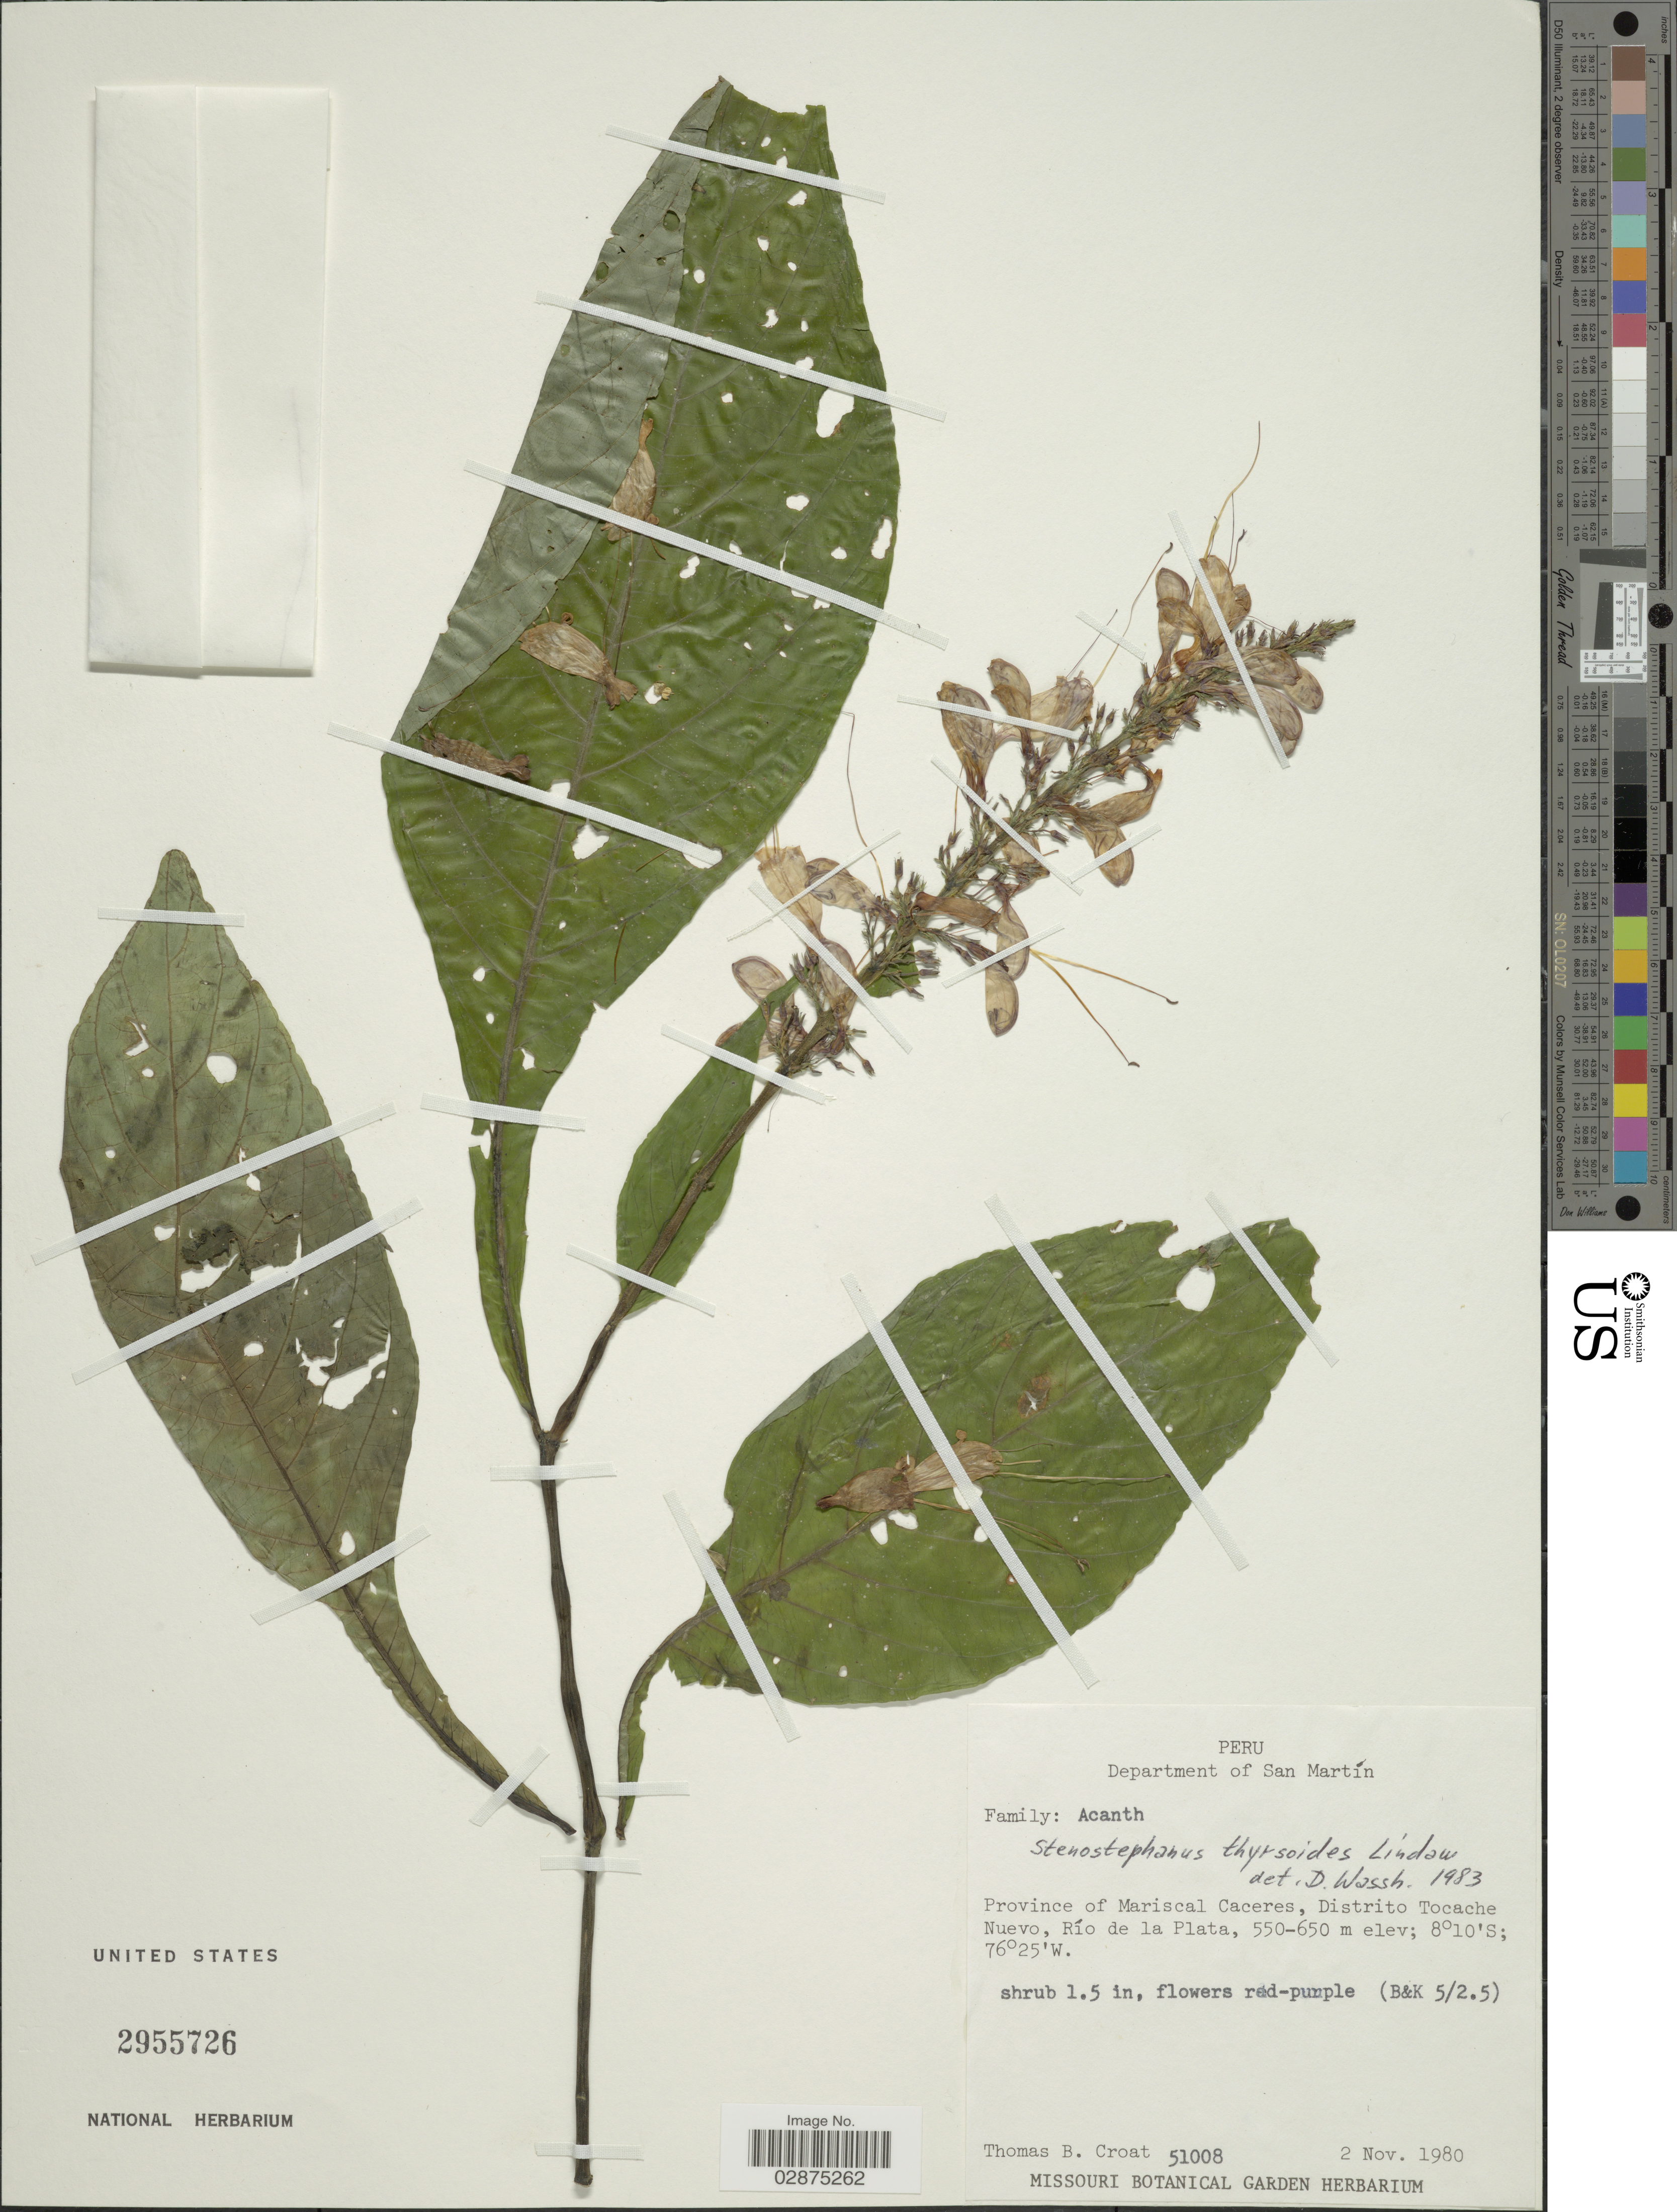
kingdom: Plantae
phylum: Tracheophyta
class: Magnoliopsida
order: Lamiales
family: Acanthaceae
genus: Stenostephanus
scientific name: Stenostephanus longistaminus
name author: (Ruiz & Pav.) V.M. Baum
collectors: T. B. Croat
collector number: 51008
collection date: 1980-11-02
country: Peru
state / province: San Martín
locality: Department of San Martín. Province of Mariscal Caceres, Distrito Tocache Nuevo, Río de la Plata.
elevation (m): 550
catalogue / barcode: US 2955726